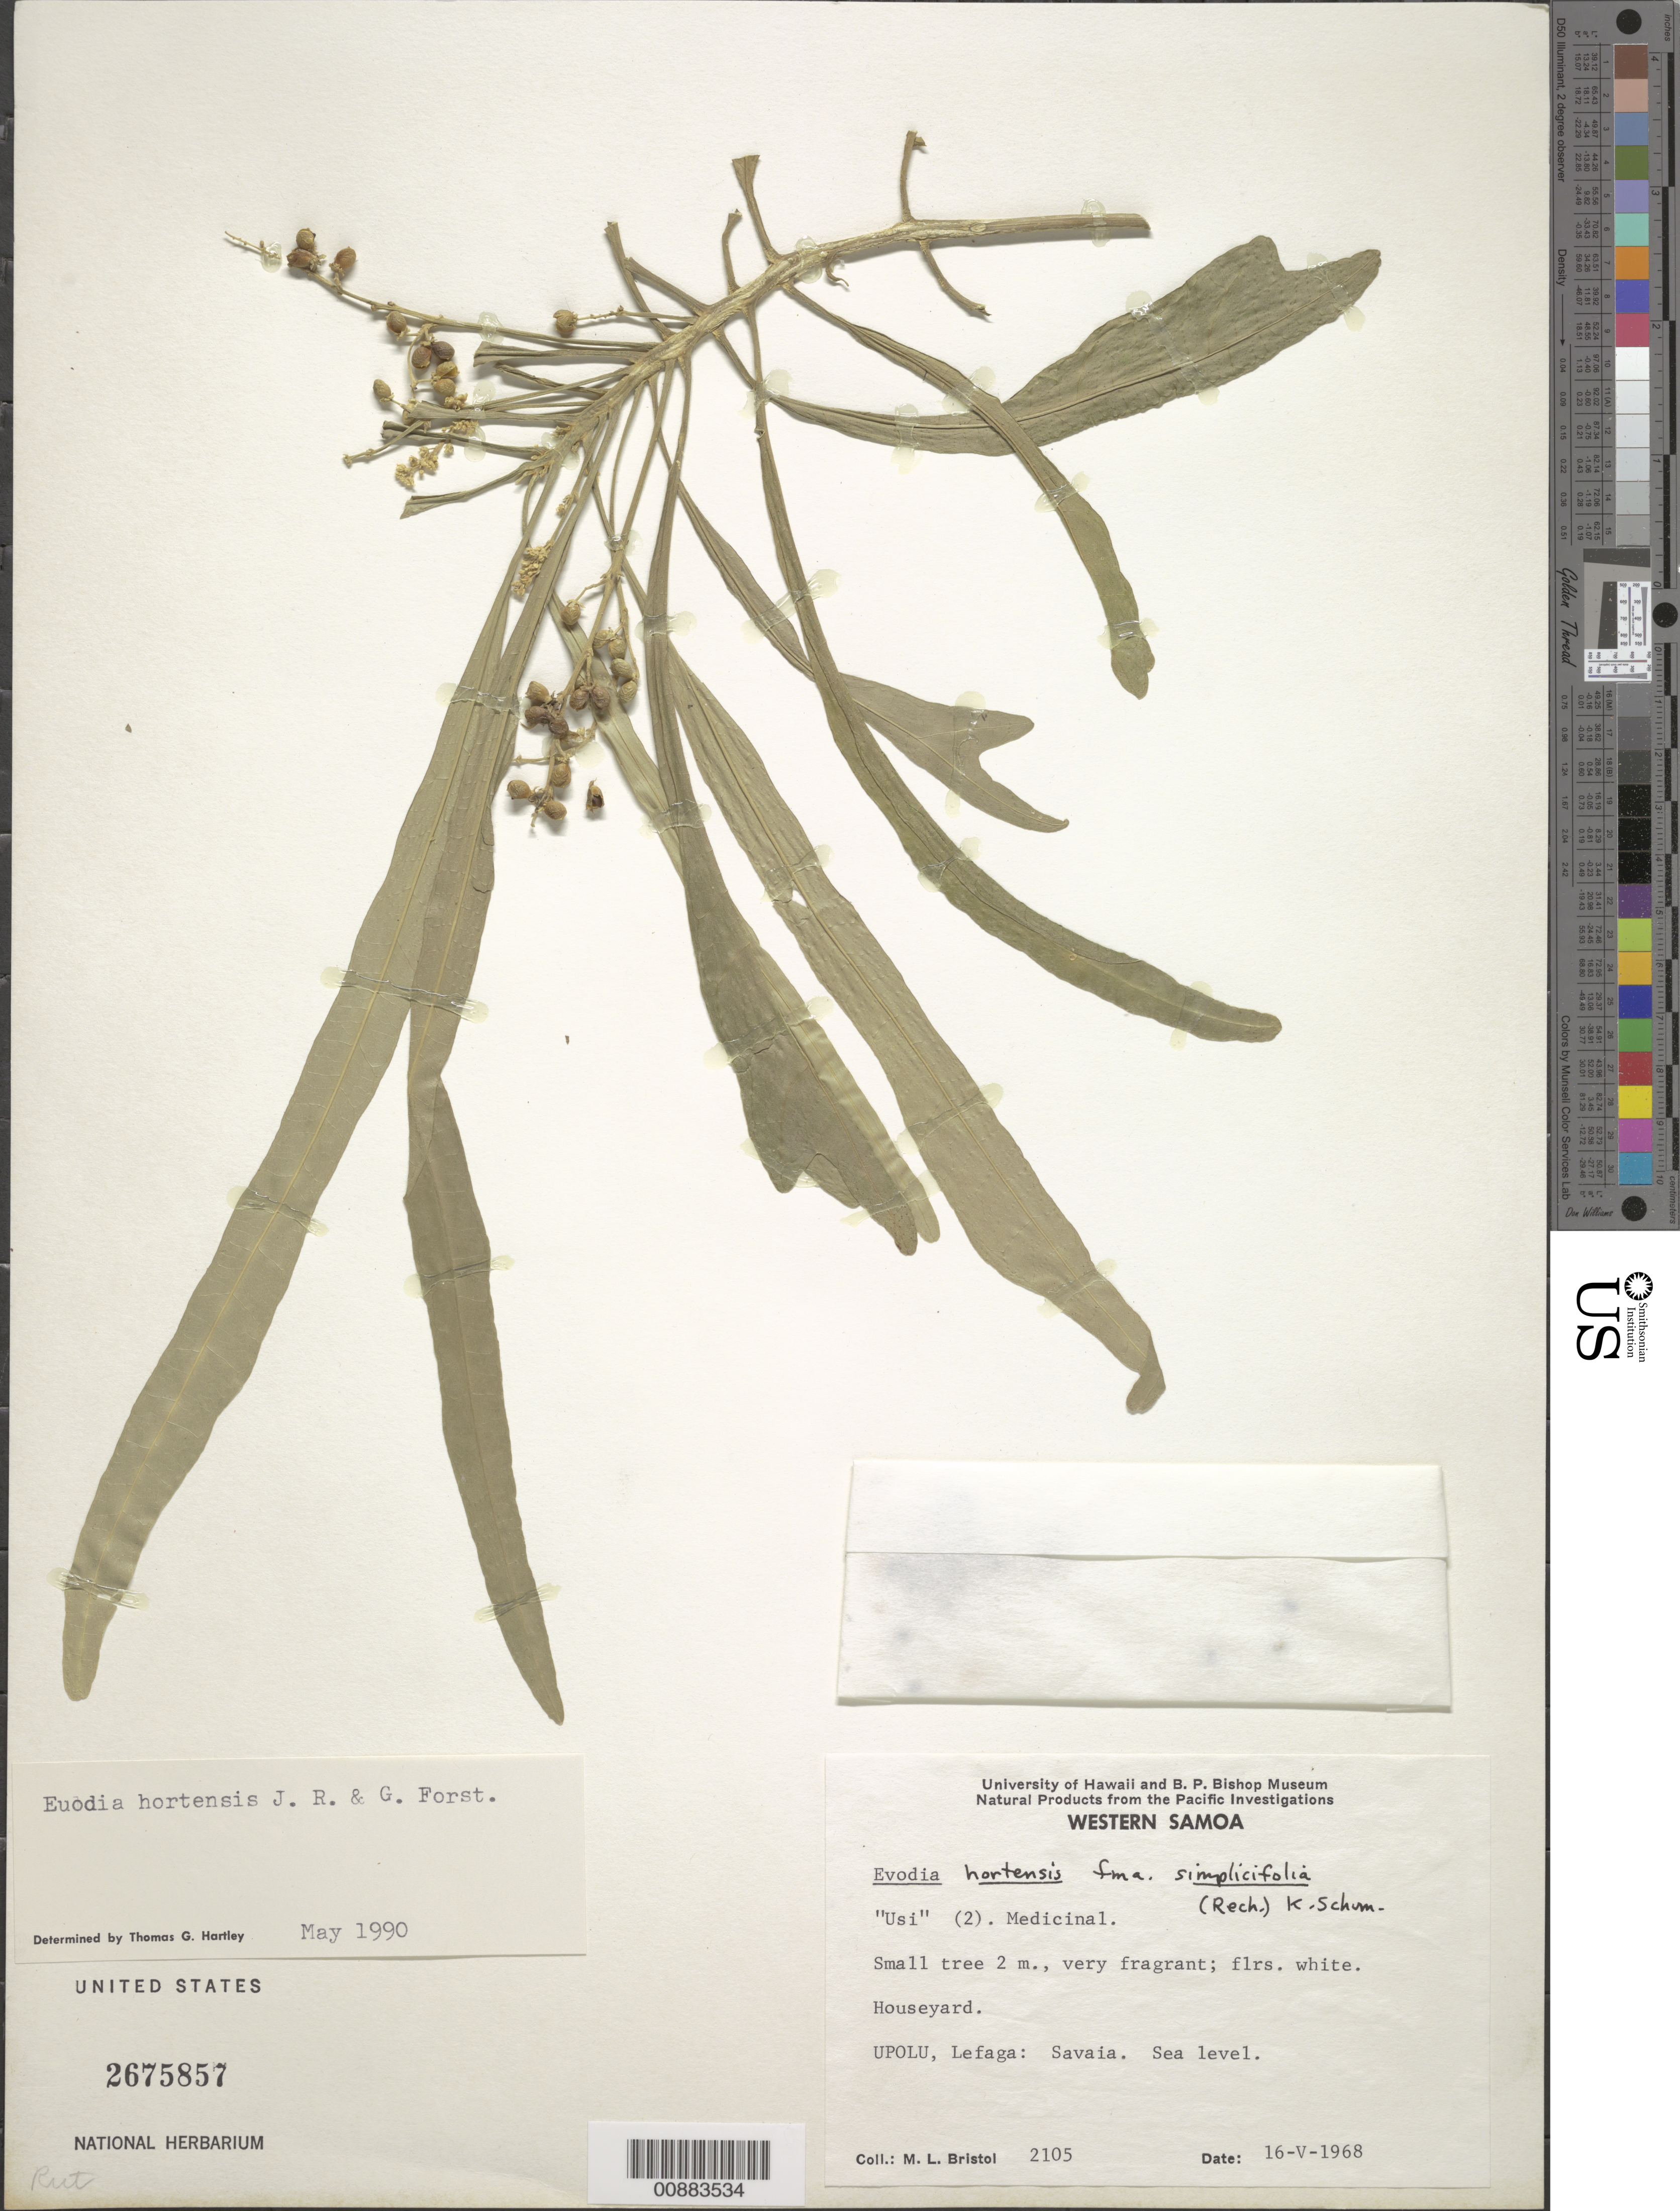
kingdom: Plantae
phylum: Tracheophyta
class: Magnoliopsida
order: Sapindales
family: Rutaceae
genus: Euodia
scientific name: Euodia hortensis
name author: J.R. Forst. & G. Forst.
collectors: M. L. Bristol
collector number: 2105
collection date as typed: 16 May 1968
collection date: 1968-05-16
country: Samoa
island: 'Upolu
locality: Upolu, Lefaga: Savaia.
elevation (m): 0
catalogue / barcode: US 2675857